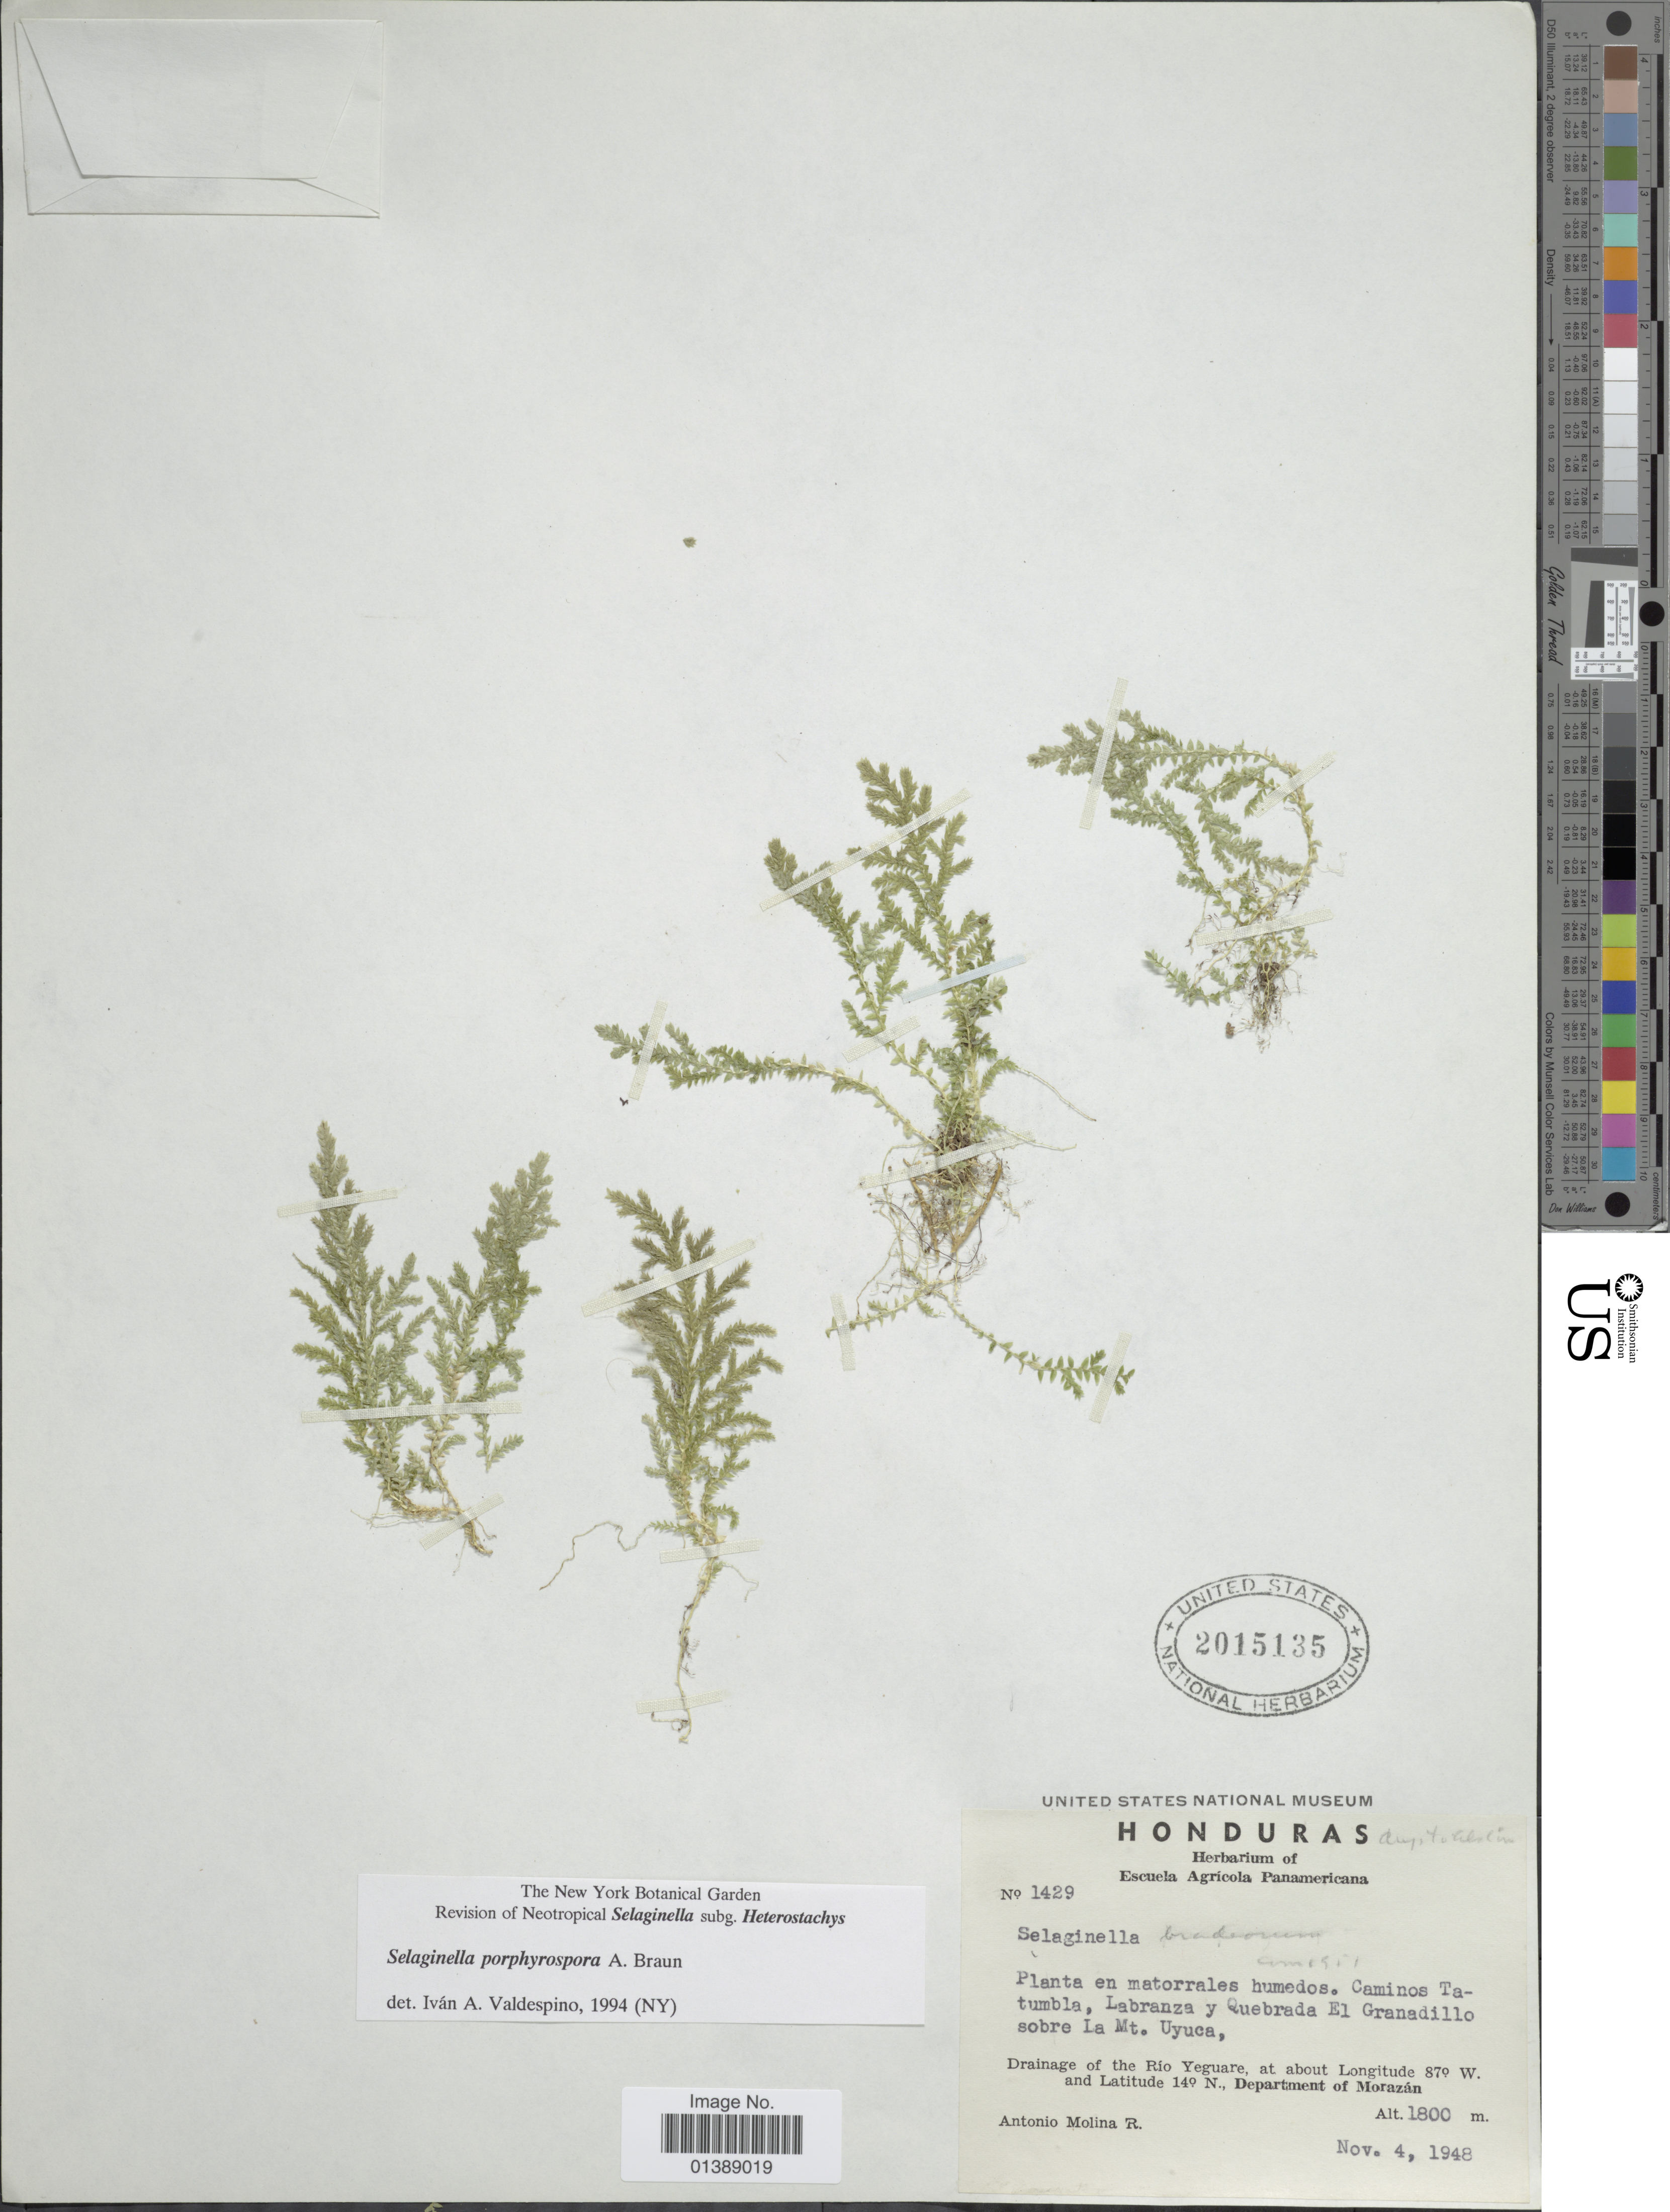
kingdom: Plantae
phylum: Tracheophyta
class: Lycopodiopsida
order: Selaginellales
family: Selaginellaceae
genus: Selaginella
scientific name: Selaginella porphyrospora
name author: A. Braun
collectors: A. Molina R.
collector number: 1429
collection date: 1948-11-04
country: Honduras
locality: Caminos Tatumbla, labranza y Quebrada El Granadillo sobre La Mt Uyuca, Drainage of the Río Yeguare, Department of Morazán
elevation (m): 1800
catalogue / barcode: US 2015135